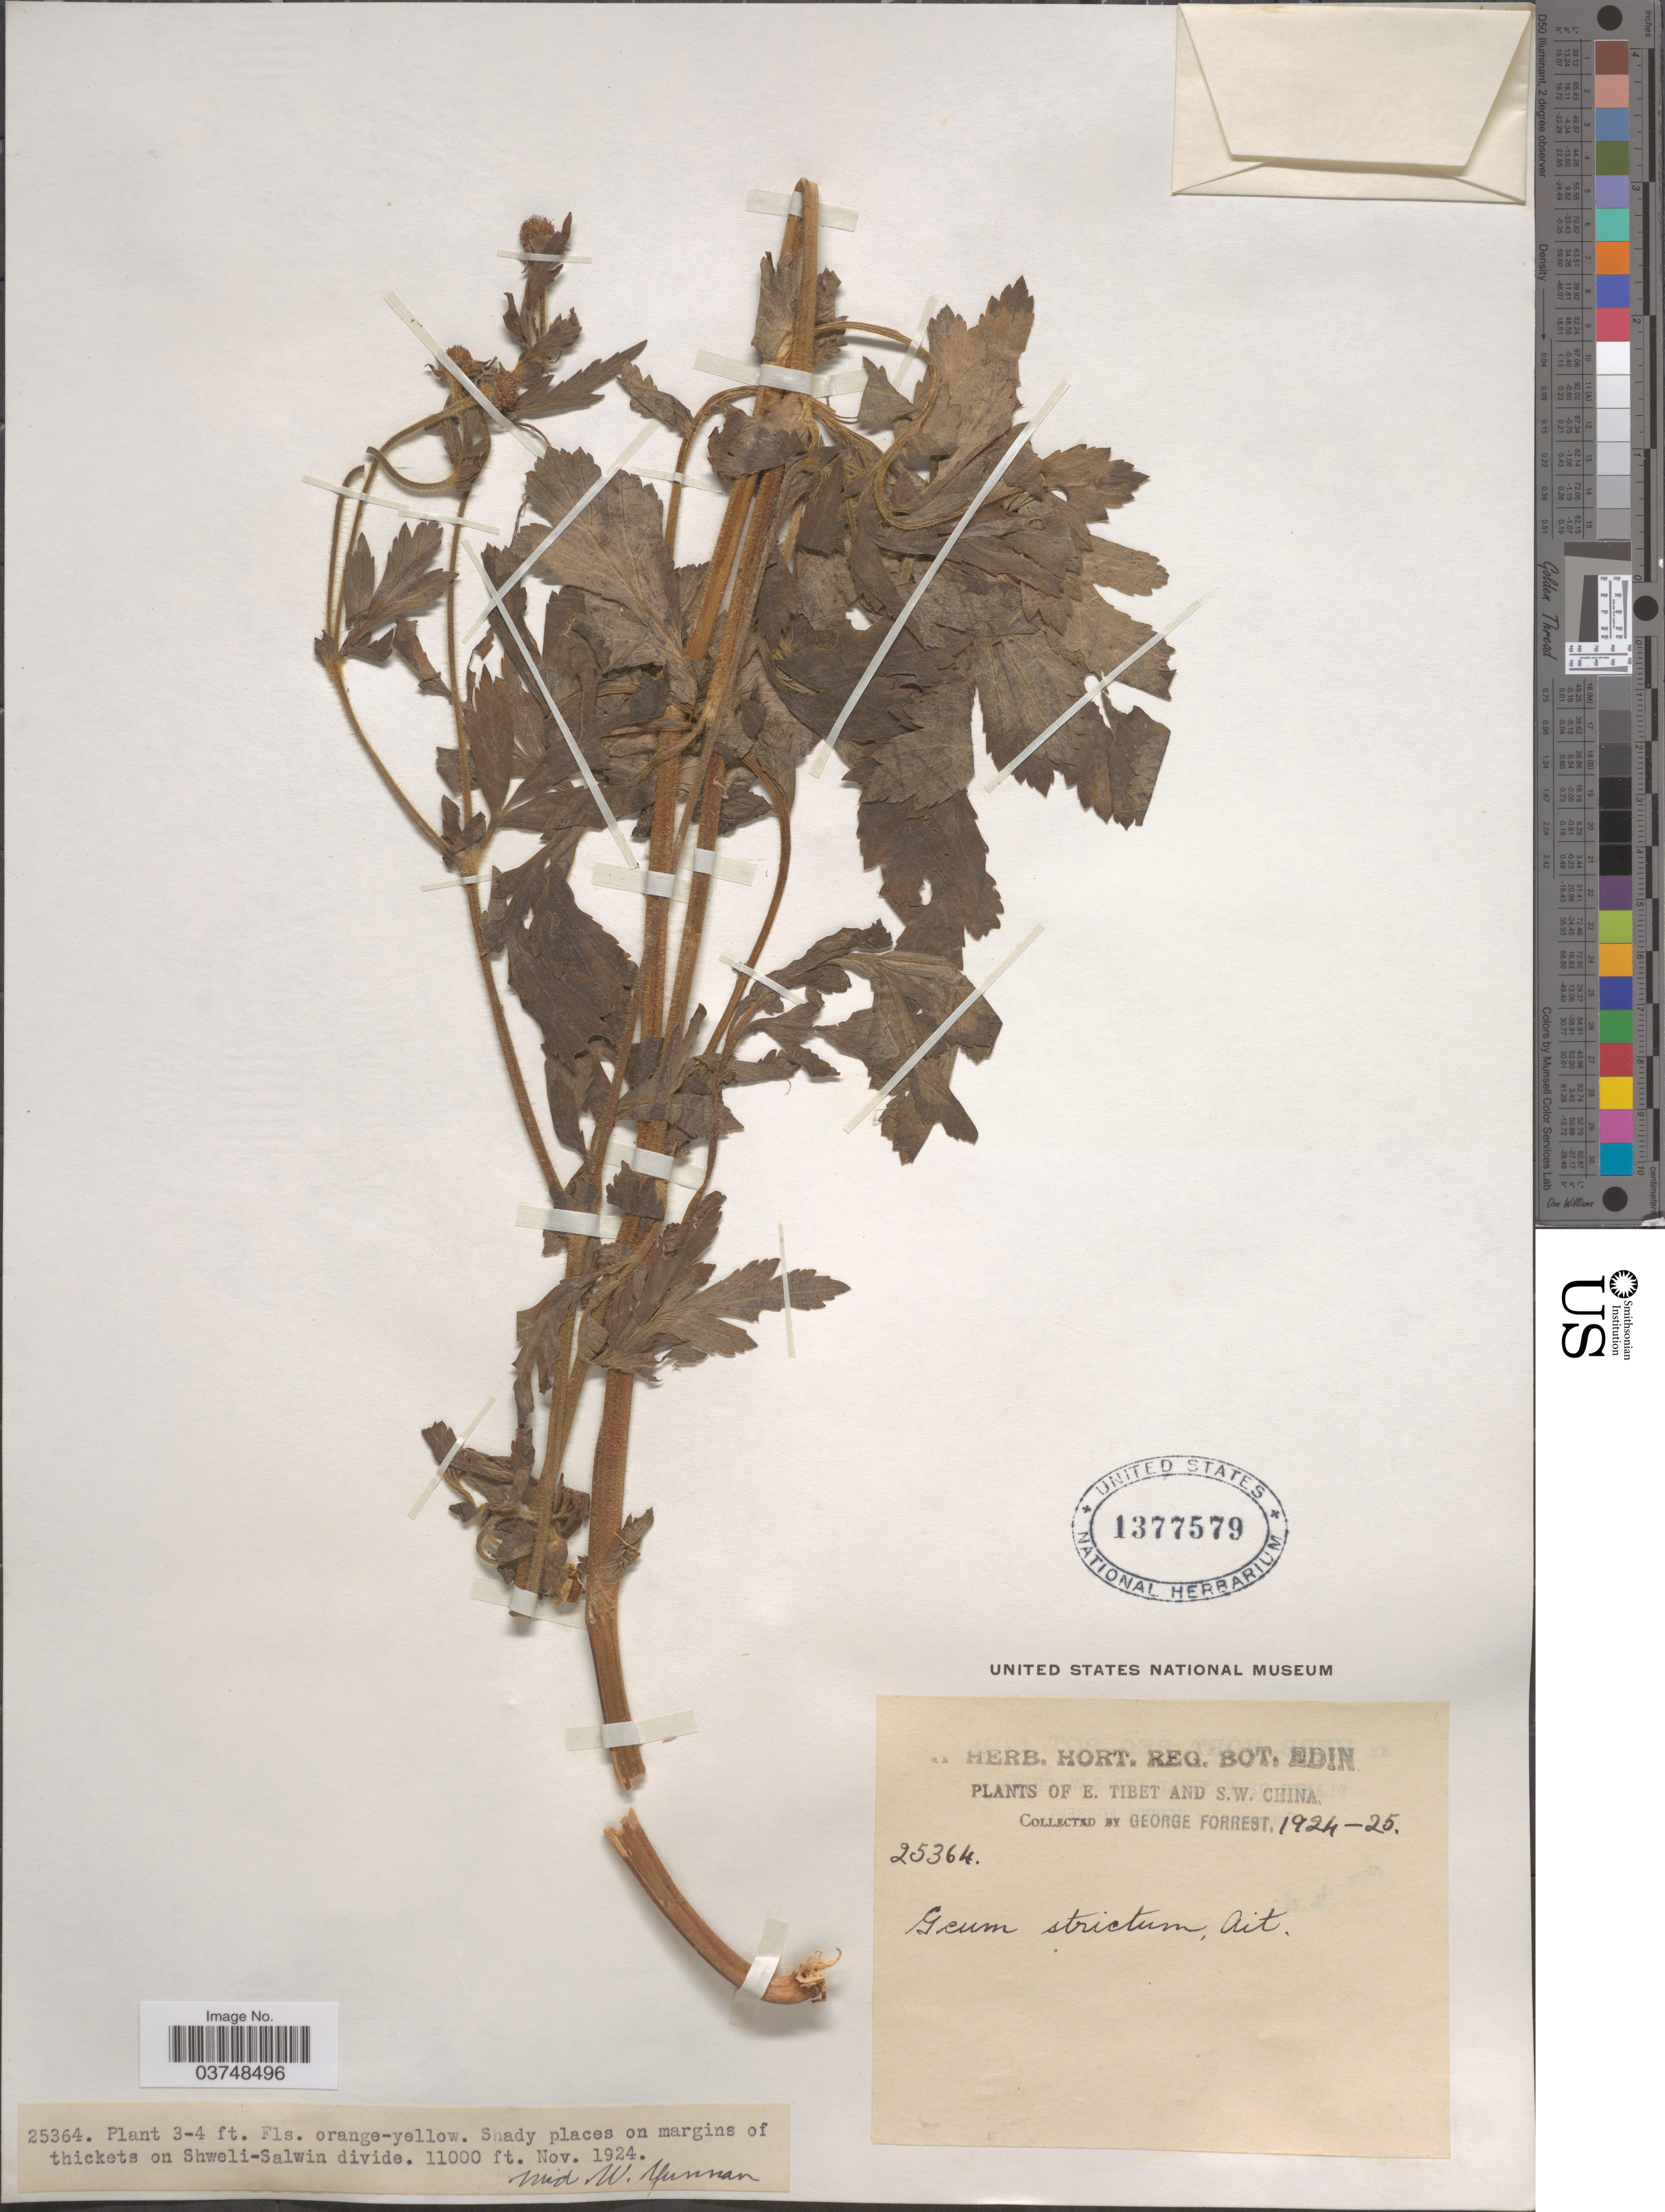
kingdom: Plantae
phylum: Tracheophyta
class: Magnoliopsida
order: Rosales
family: Rosaceae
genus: Geum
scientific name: Geum strictum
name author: Aiton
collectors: G. Forrest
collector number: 25364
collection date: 1924-11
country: China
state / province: Yunnan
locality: S.W. China. On margins of thickets on Shweli-Salwin divide. Mid W. Yunnan.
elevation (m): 3353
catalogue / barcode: US 1377579